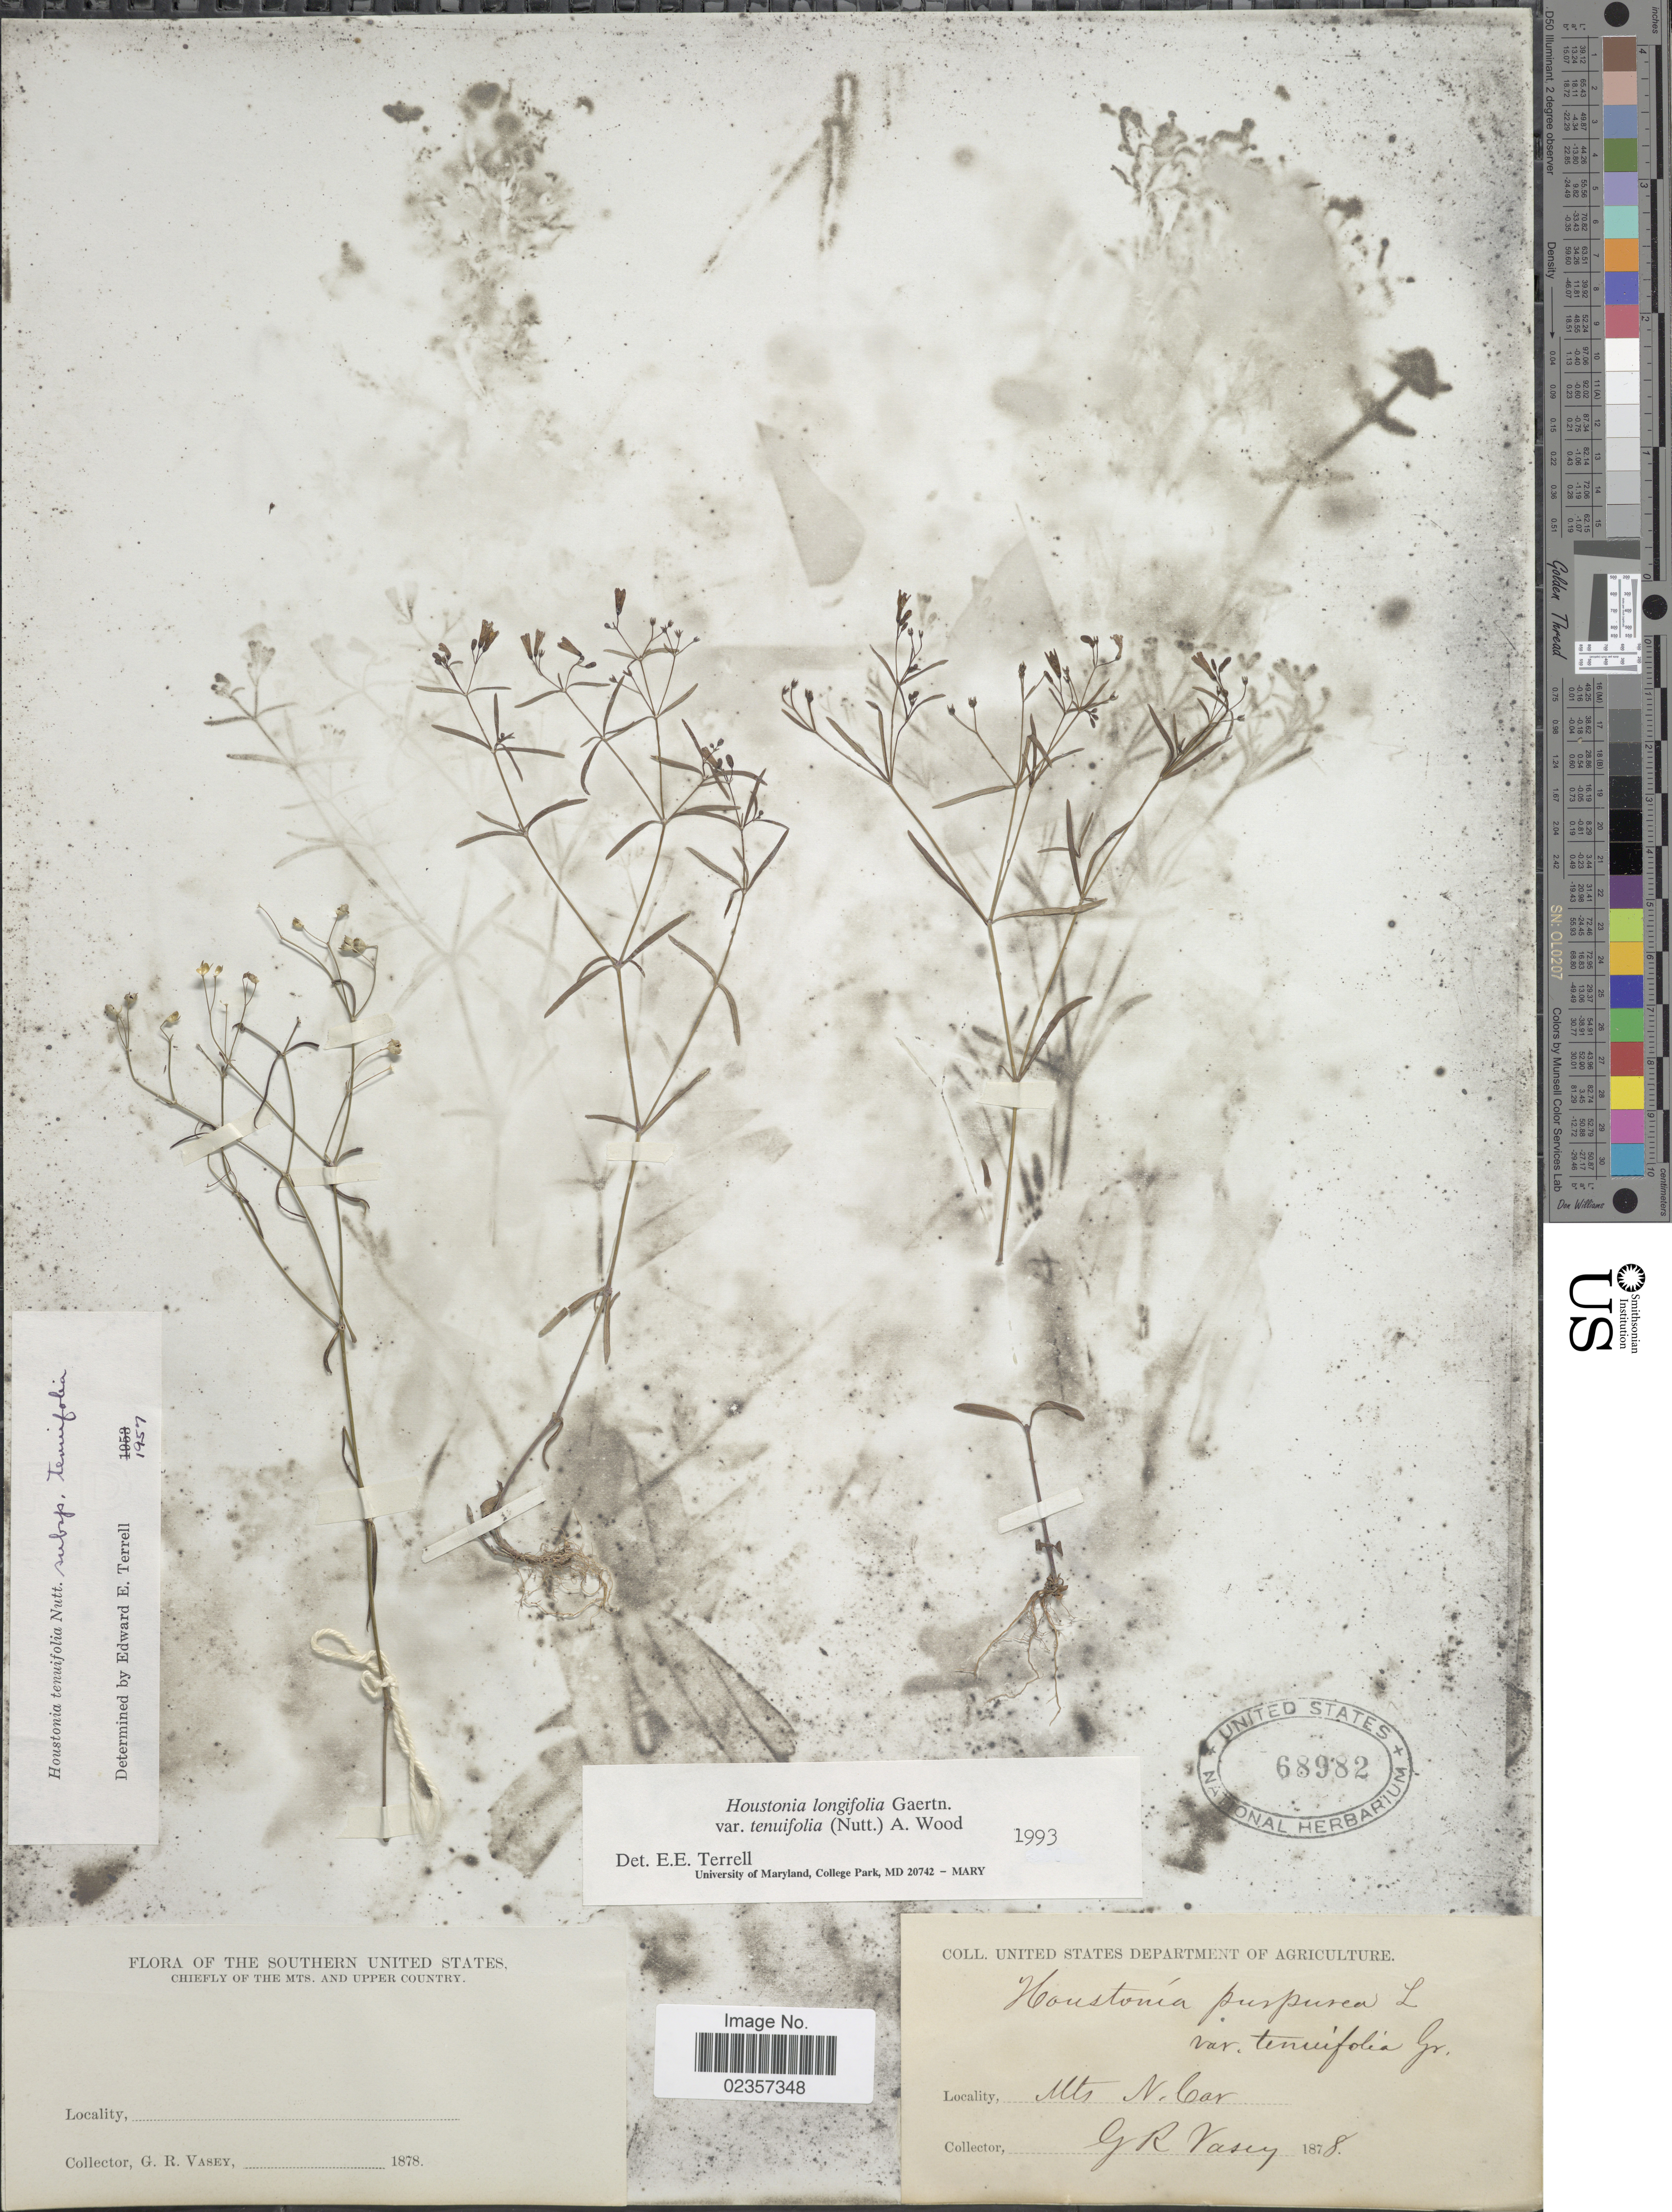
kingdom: Plantae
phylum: Tracheophyta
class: Magnoliopsida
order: Gentianales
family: Rubiaceae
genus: Houstonia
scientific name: Houstonia longifolia var. tenuifolia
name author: (Nutt.) Alph. Wood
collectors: G. R. Vasey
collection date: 1878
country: United States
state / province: North Carolina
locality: Chiefly of the mts. and upper country. Mts, N. Car.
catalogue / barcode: US 68982